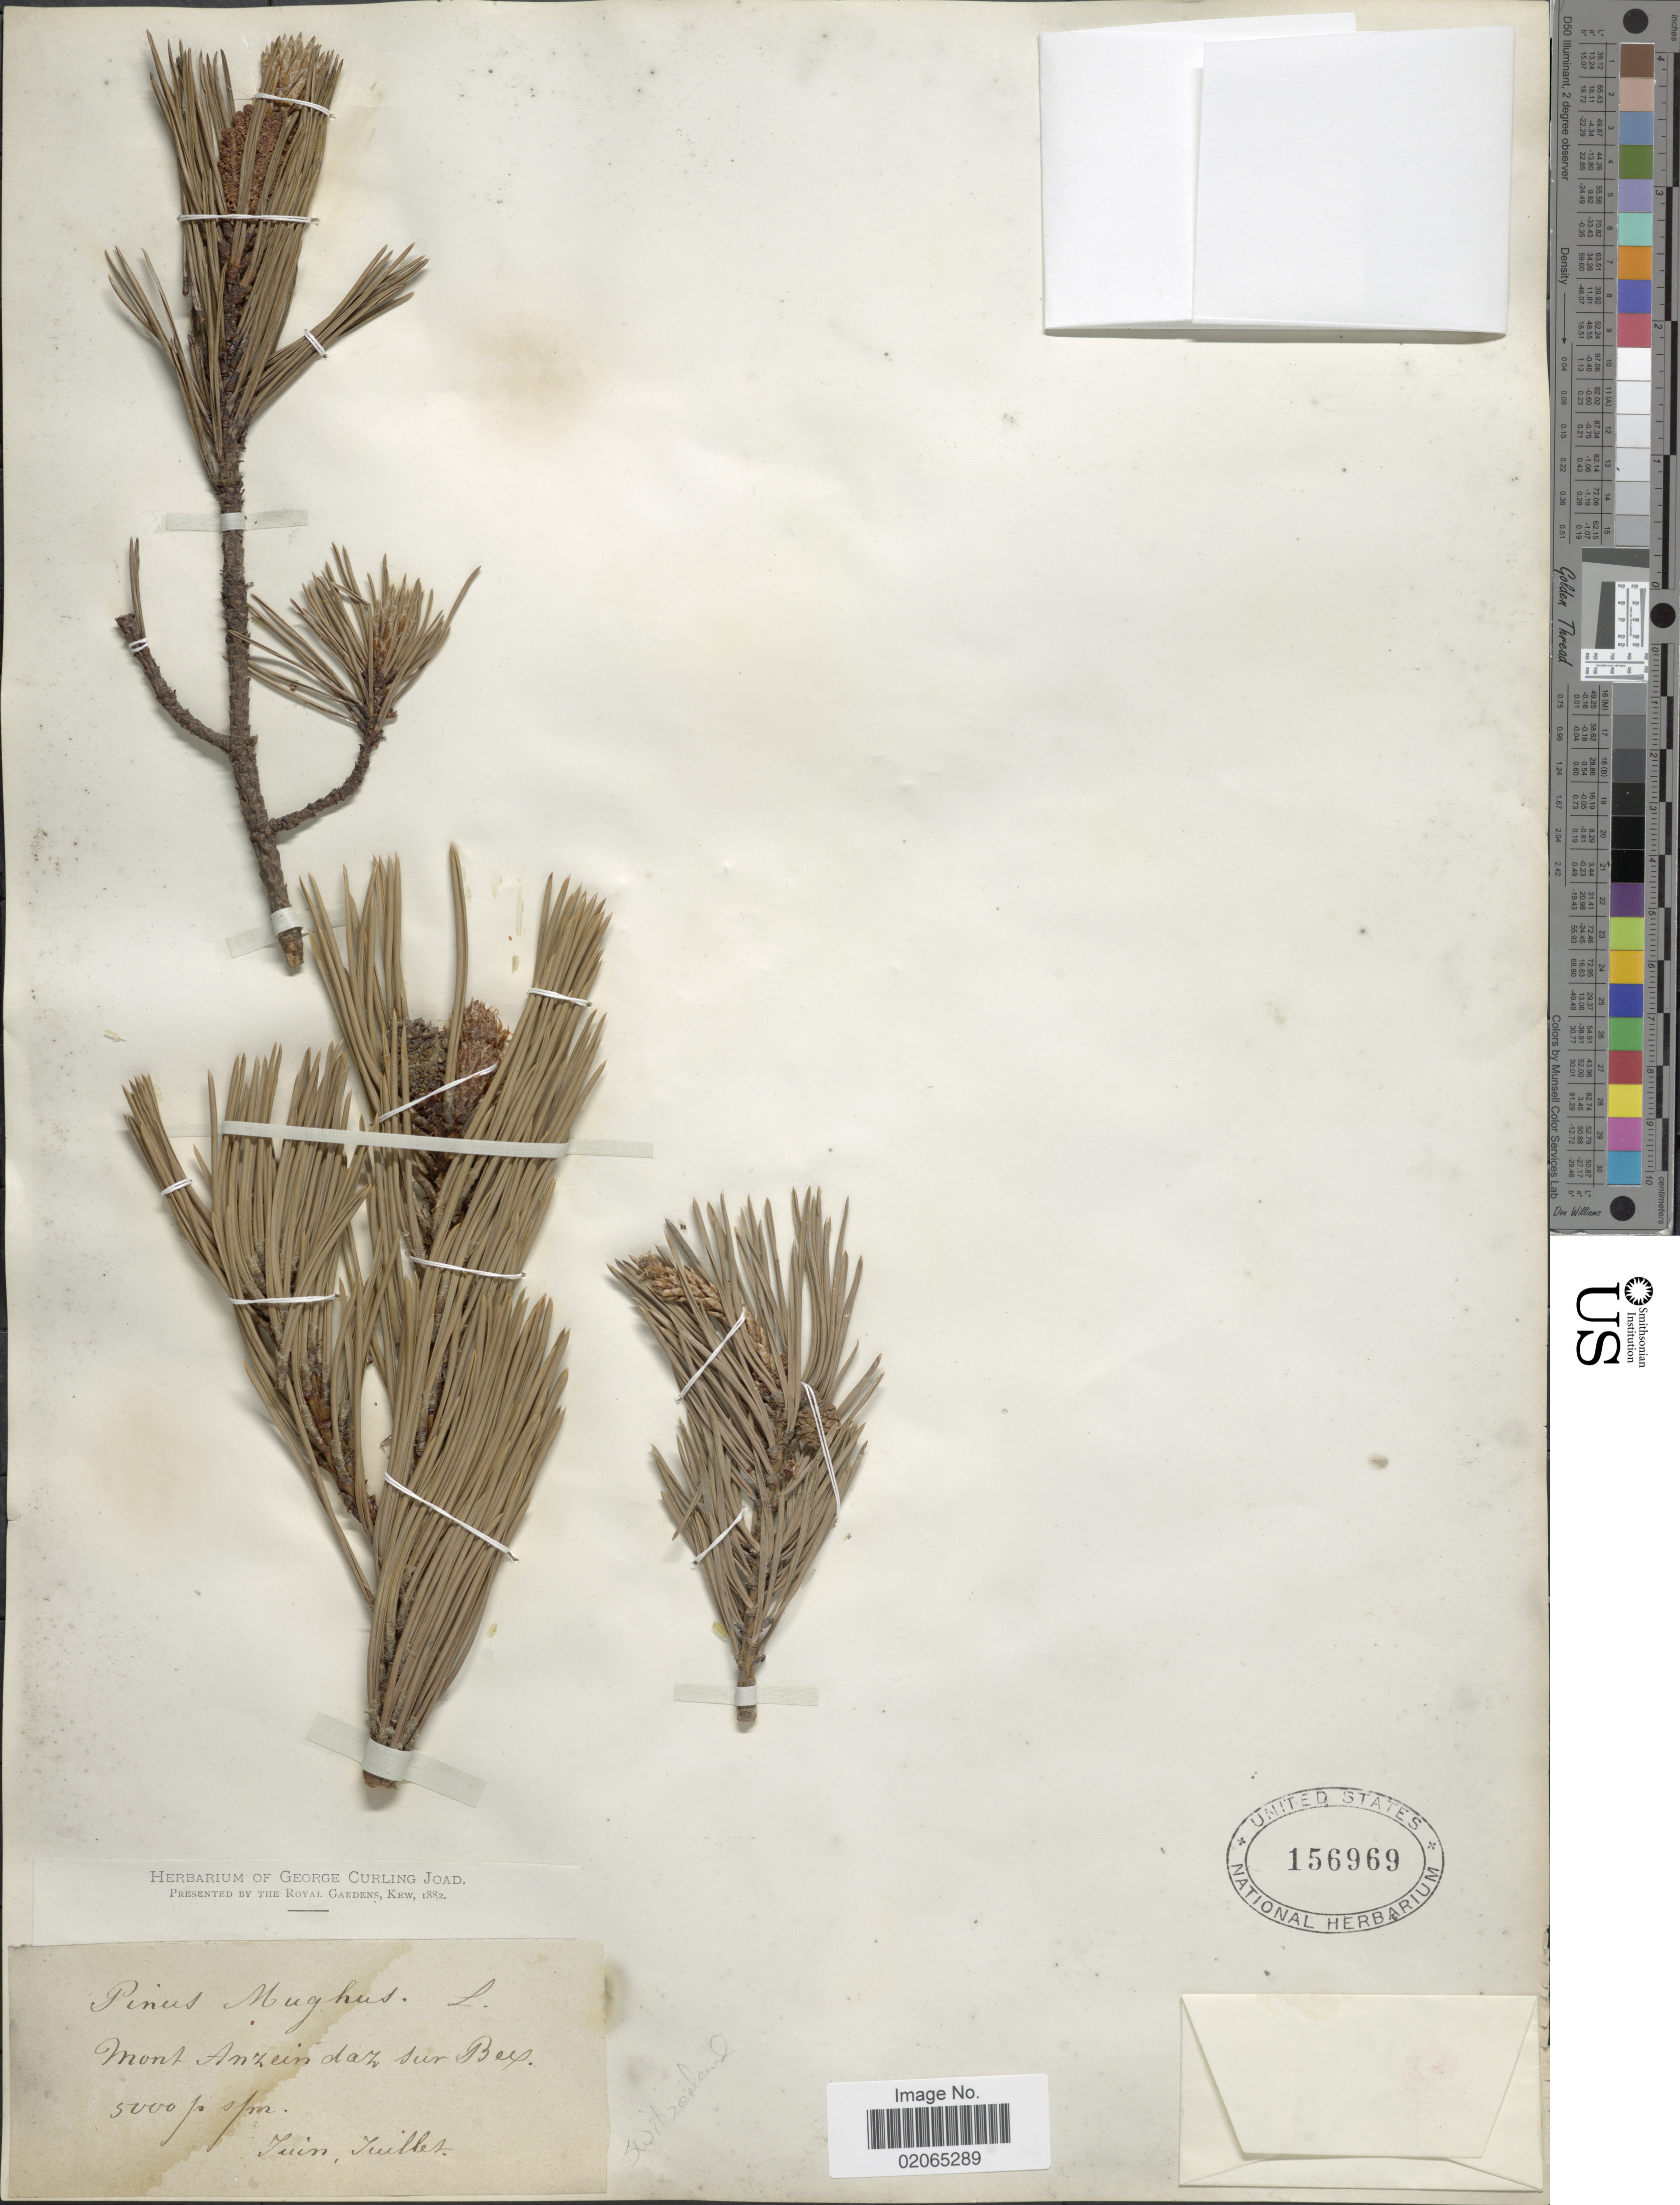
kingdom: Plantae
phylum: Tracheophyta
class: Pinopsida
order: Pinales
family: Pinaceae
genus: Pinus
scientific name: Pinus mugo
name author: Turra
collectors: ex herb. George Curling Joad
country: Switzerland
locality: Mont Anzein daz Sur Bex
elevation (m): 5000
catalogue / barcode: US 156969